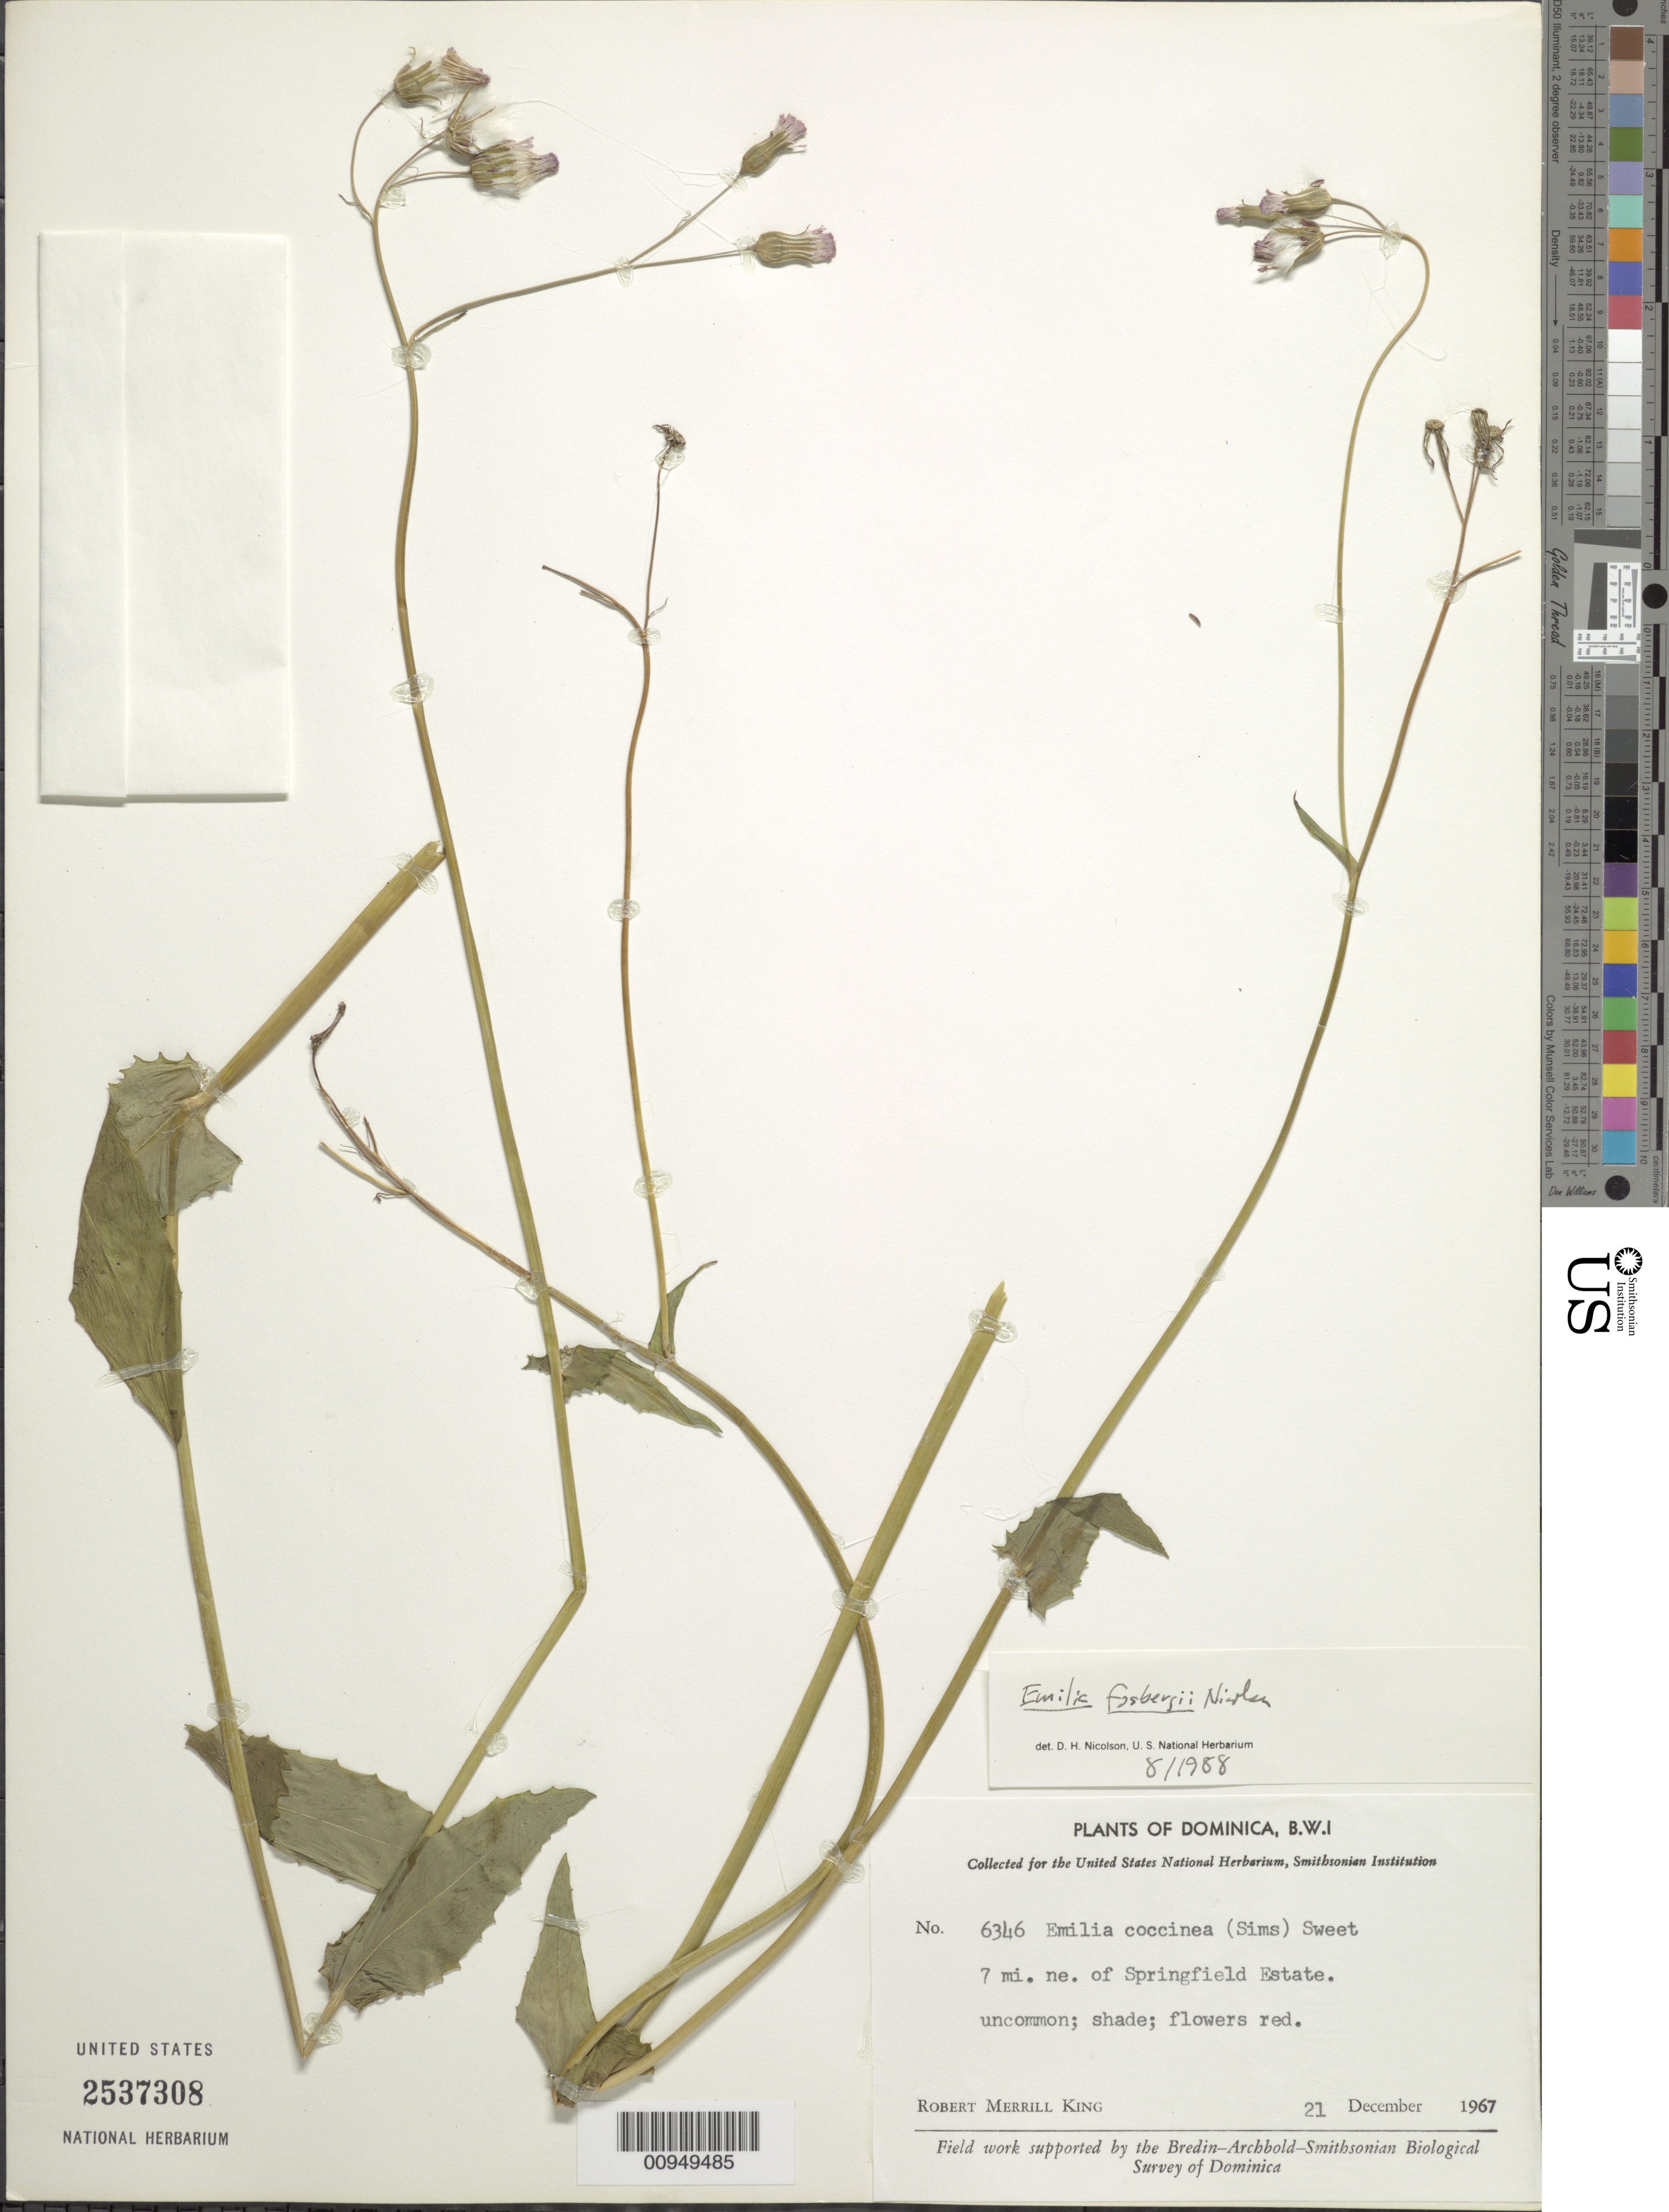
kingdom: Plantae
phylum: Tracheophyta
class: Magnoliopsida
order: Asterales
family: Asteraceae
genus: Emilia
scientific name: Emilia fosbergii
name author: Nicolson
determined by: Nicolson, Dan H.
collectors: R. M. King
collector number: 6346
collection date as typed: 21 Dec 1967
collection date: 1967-12-21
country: Dominica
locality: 7 mi NE of Springfield Estate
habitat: Shade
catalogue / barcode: US 2537308